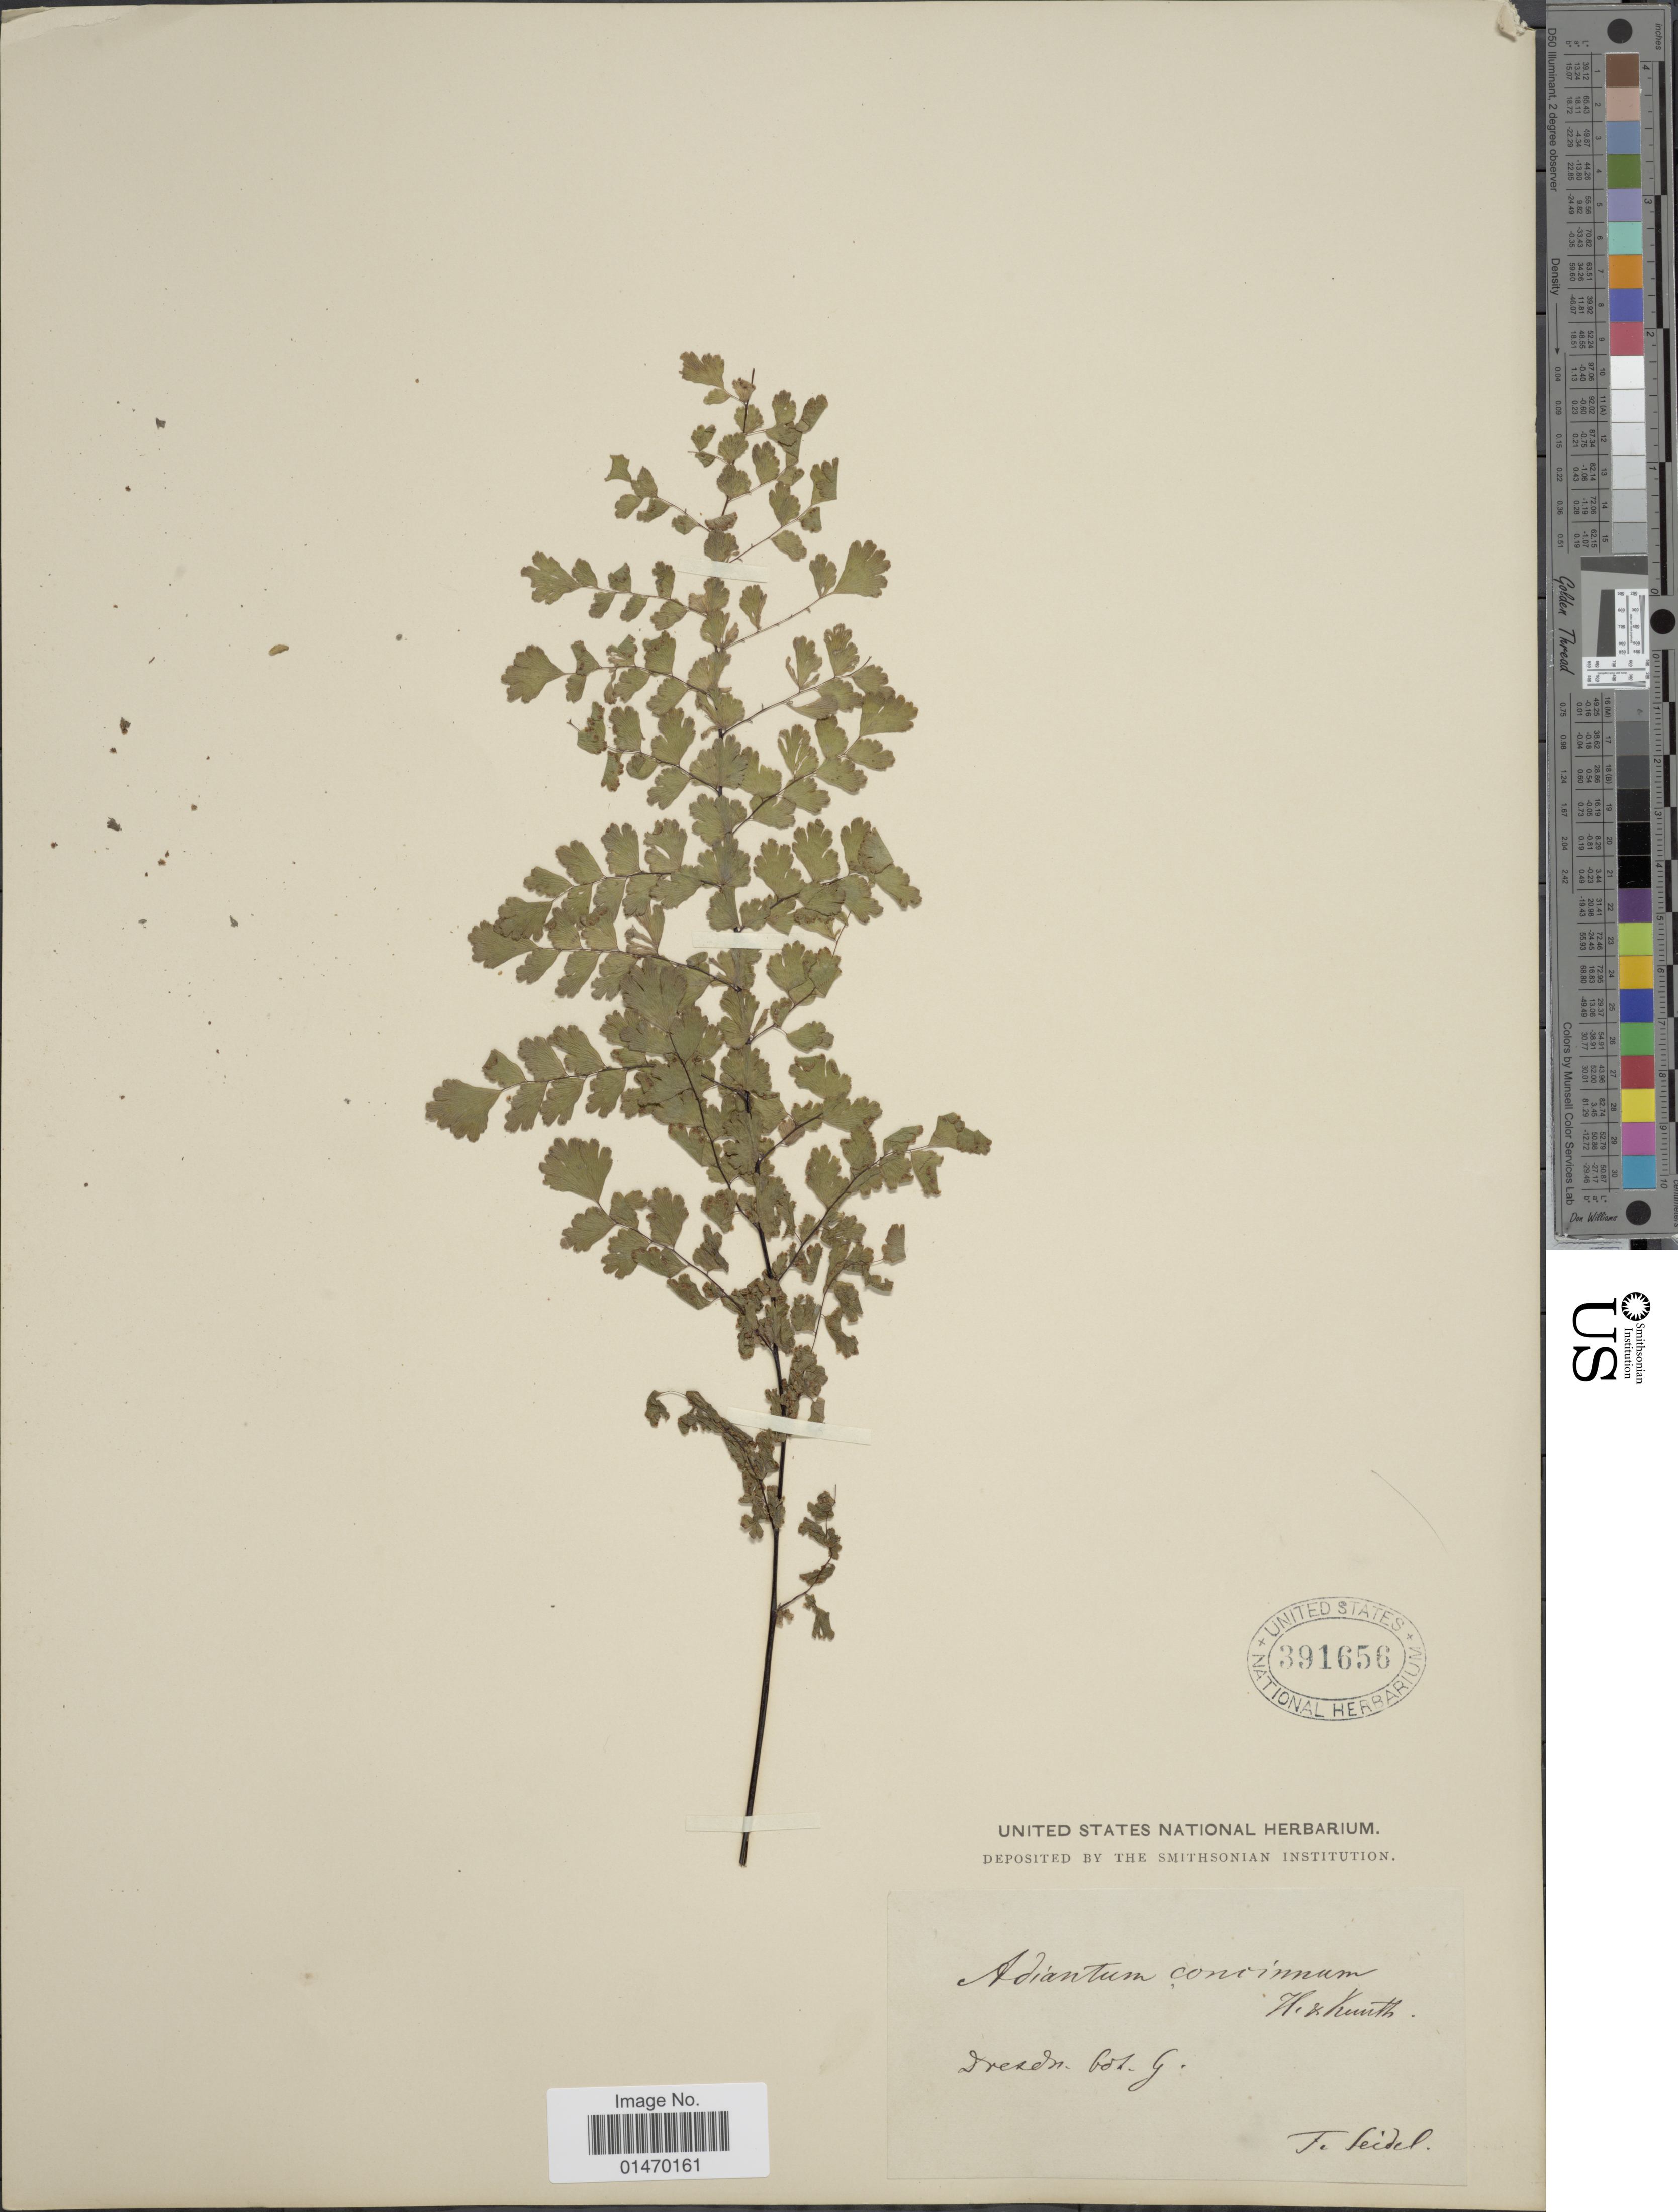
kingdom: Plantae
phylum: Tracheophyta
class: Polypodiopsida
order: Polypodiales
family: Pteridaceae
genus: Adiantum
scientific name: Adiantum concinnum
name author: Humb. & Bonpl. ex Willd.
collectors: F. Seidel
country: Germany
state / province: Sachsen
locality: Dresdn bot. G.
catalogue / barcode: US 391656